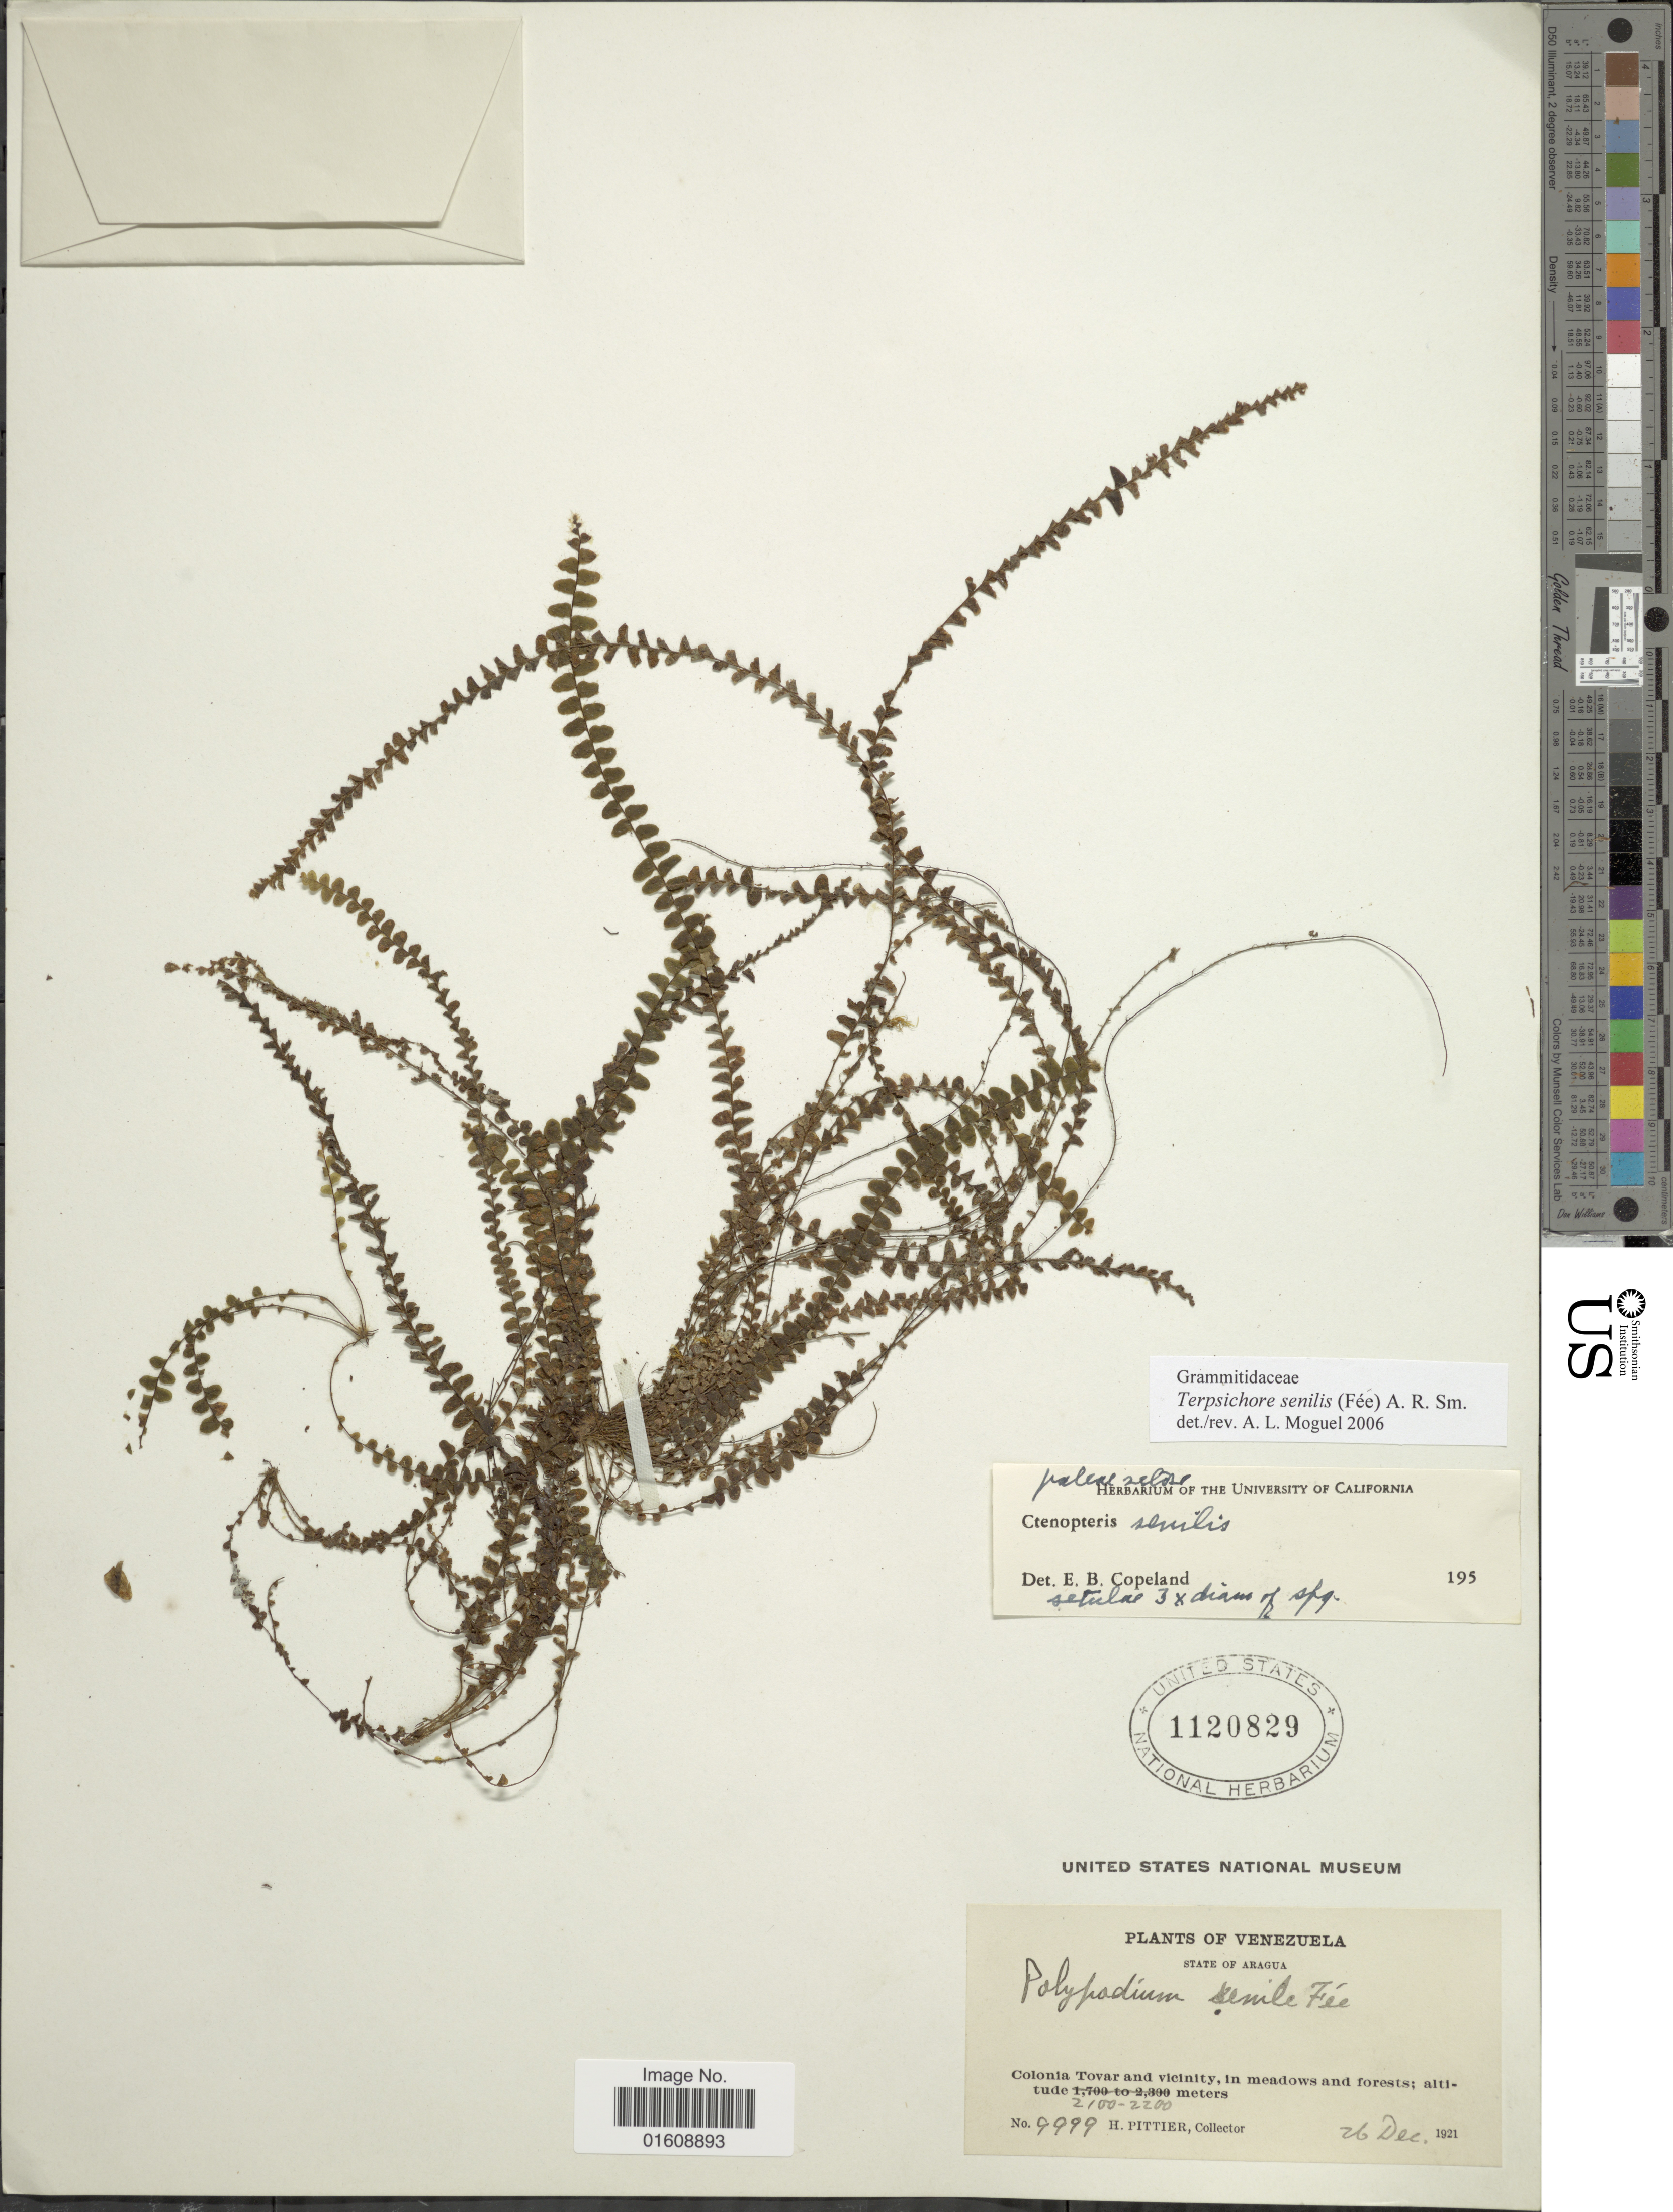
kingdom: Plantae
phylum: Tracheophyta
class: Polypodiopsida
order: Polypodiales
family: Polypodiaceae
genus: Alansmia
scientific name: Alansmia senilis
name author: (Fée) Moguel & M. Kessler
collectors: H. F. Pittier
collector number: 9999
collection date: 1921-12-26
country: Venezuela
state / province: Aragua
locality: Venezuela, State of Aragua, Colonia Tovar and vicinity, in meadows and forests.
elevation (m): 2100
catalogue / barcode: US 1120829